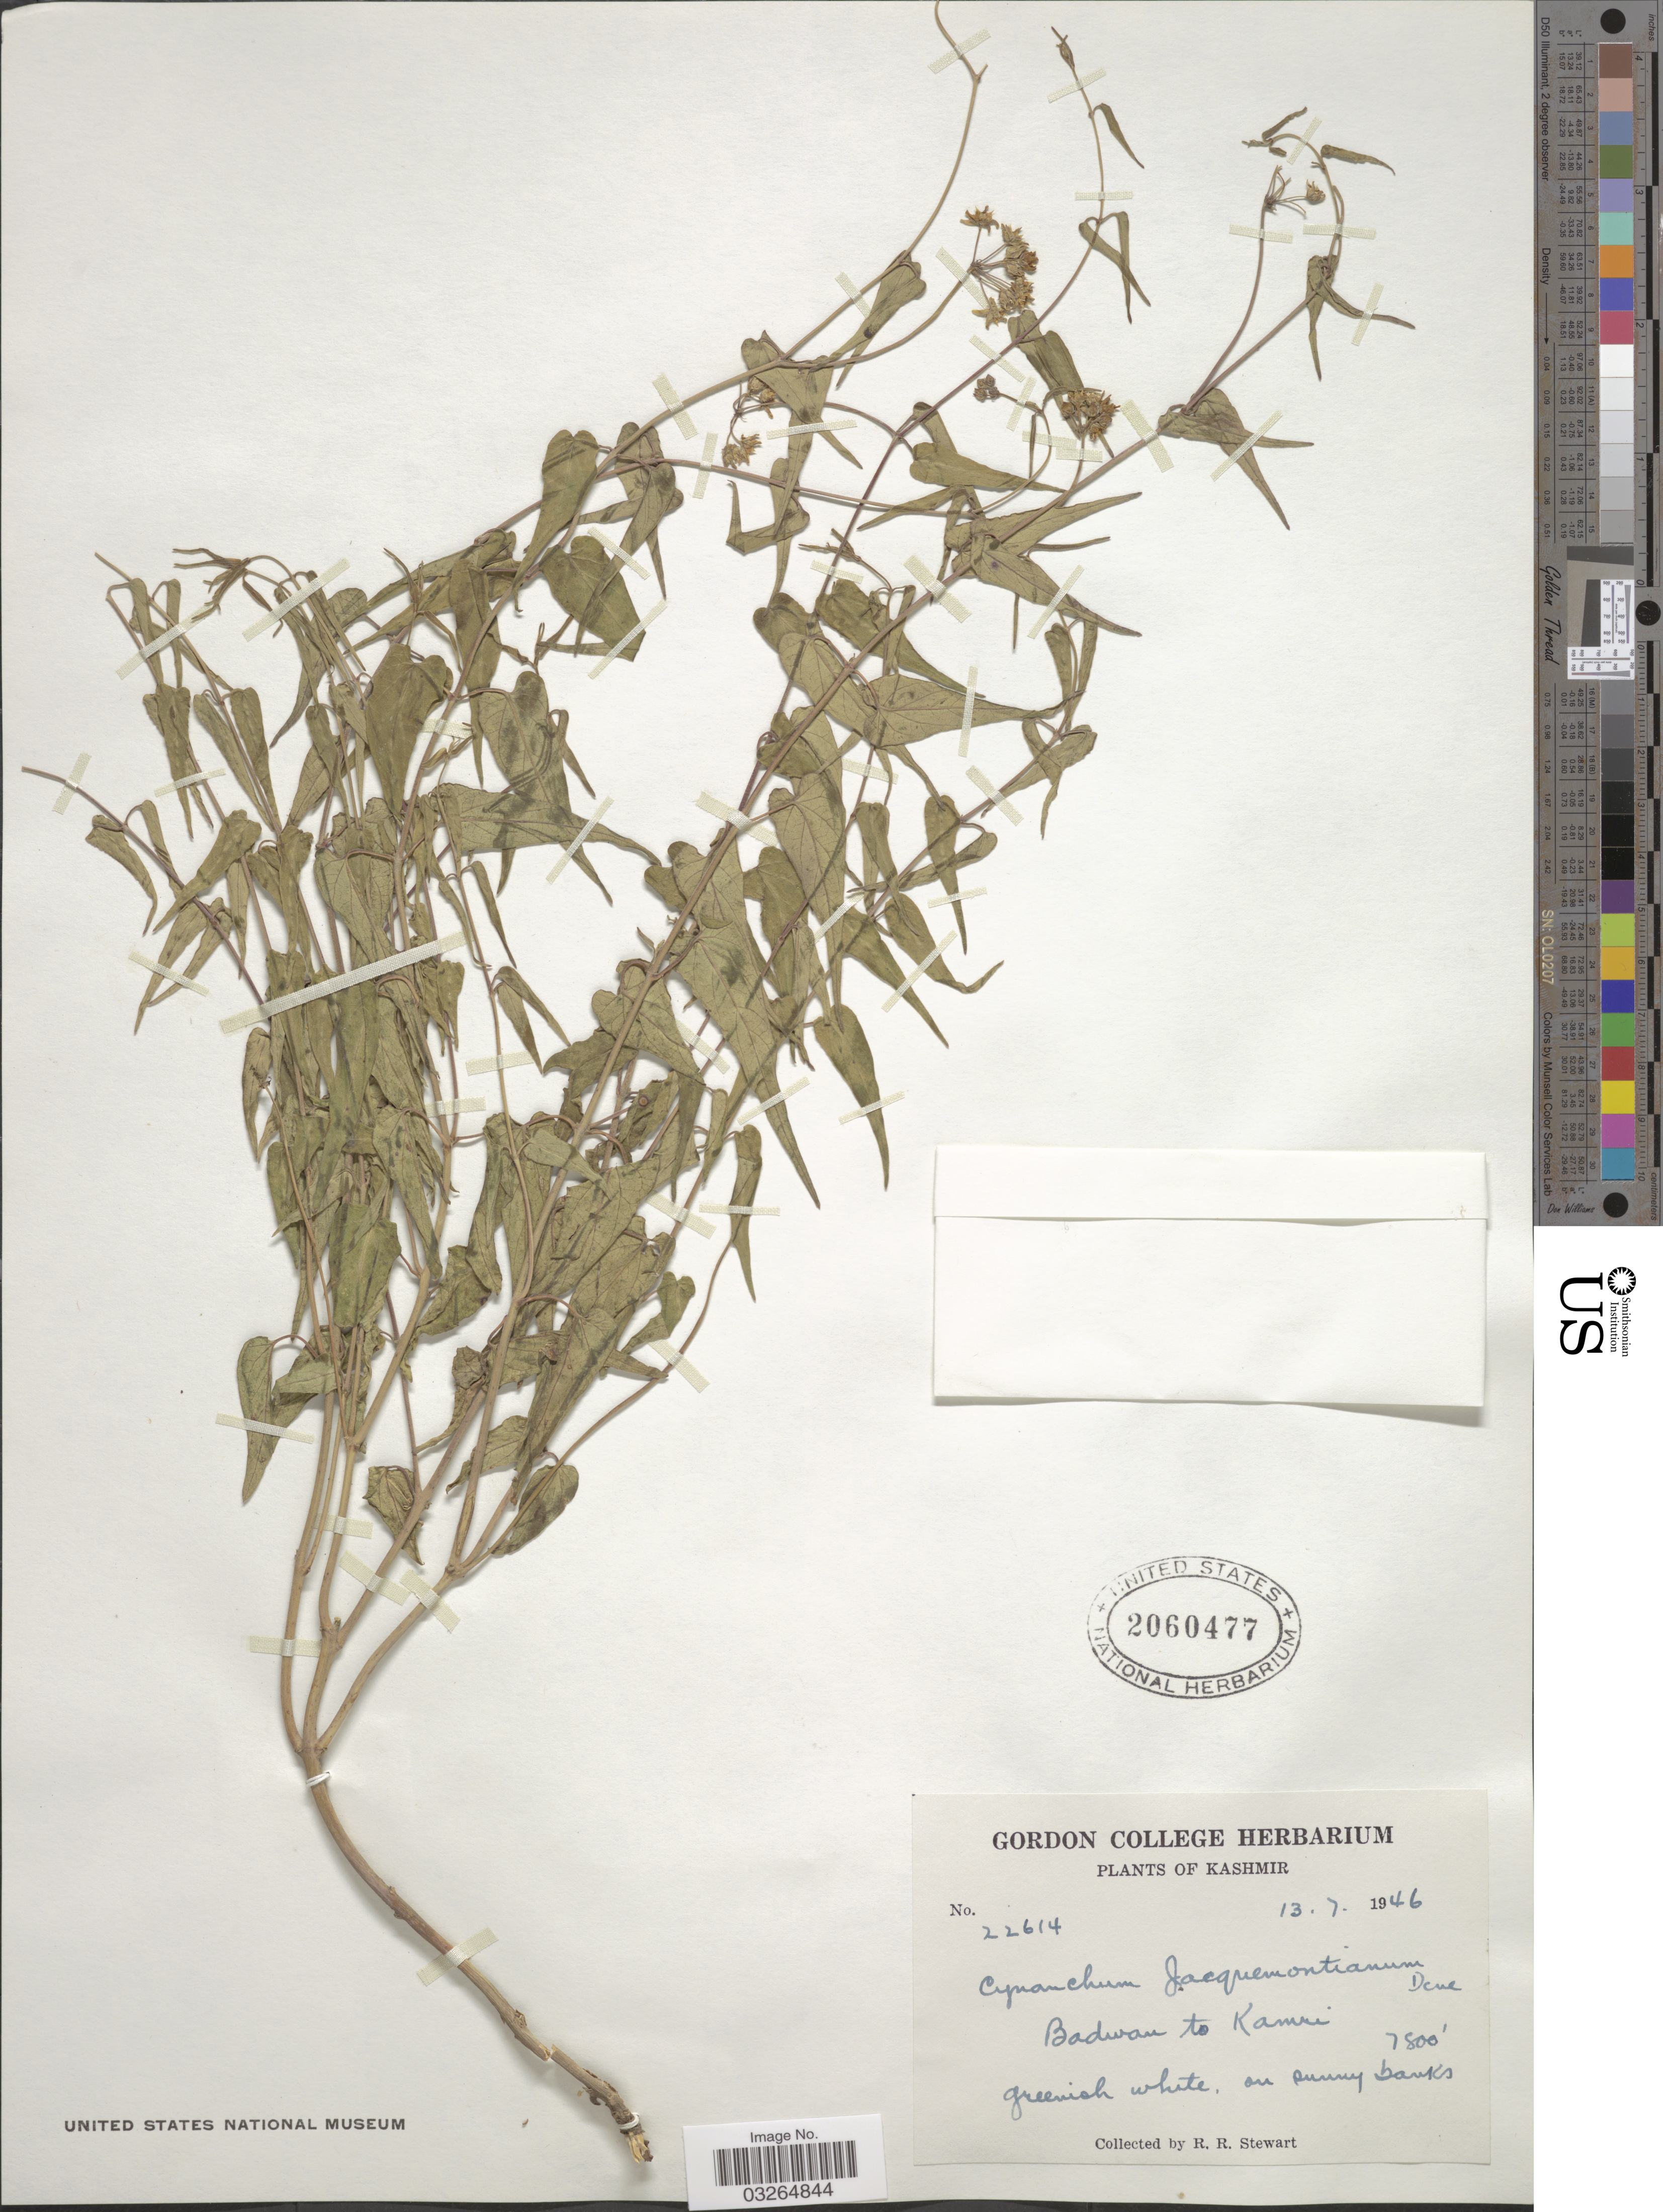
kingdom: Plantae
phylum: Tracheophyta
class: Magnoliopsida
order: Gentianales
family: Apocynaceae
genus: Cynanchum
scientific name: Cynanchum jacquemontianum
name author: Decne.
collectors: R. Stewart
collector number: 22614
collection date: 1946-07-13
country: India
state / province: Jammu and Kashmir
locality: Kashmir. Badwan to Kamri.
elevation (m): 2377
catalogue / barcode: US 2060477